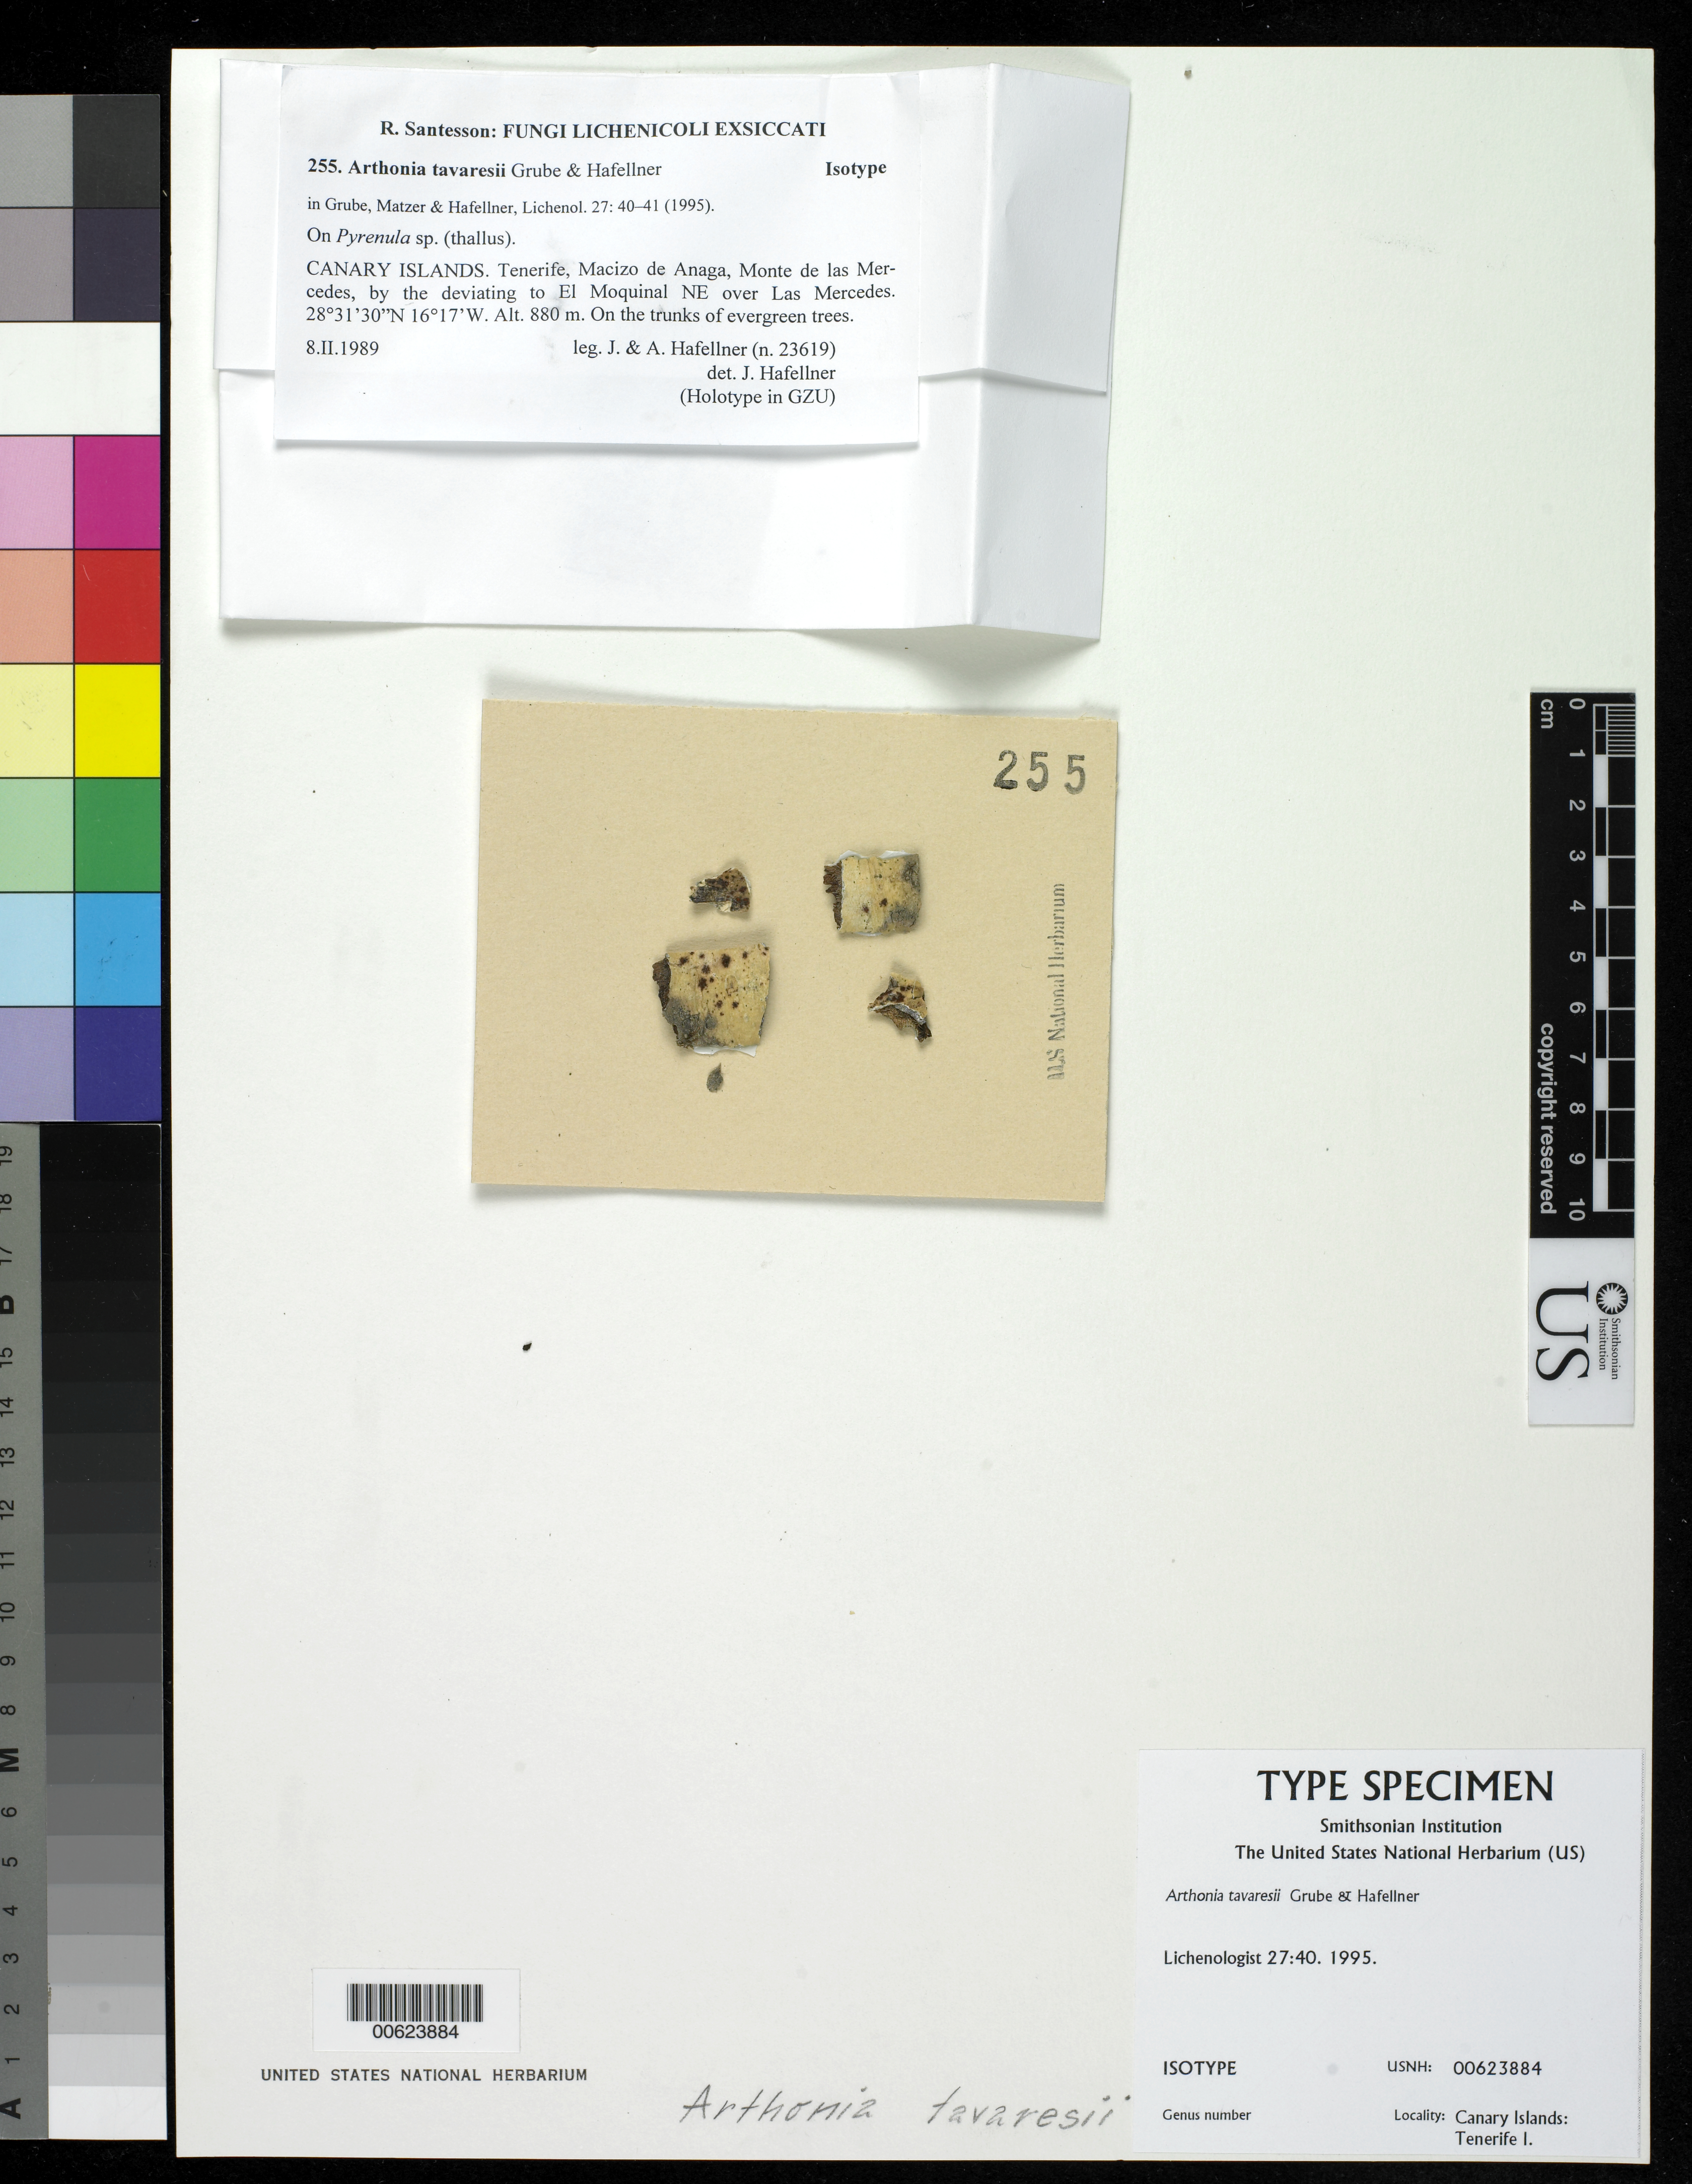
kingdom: Fungi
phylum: Ascomycota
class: Arthoniomycetes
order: Arthoniales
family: Arthoniaceae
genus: Arthonia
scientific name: Arthonia tavaresii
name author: Grube & Hafellner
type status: Isotype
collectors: J. Hafellner & A. Hafellner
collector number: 23619 (Santesson Exs. 255)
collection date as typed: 08 Feb 1989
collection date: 1989-02-08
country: Spain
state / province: Canarias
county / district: Santa Cruz de Tenerife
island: Tenerife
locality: Macizo de Anaga, Monte de Las Mercedes, by deviating to El Moquinal NE over Las Mercedes.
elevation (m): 880